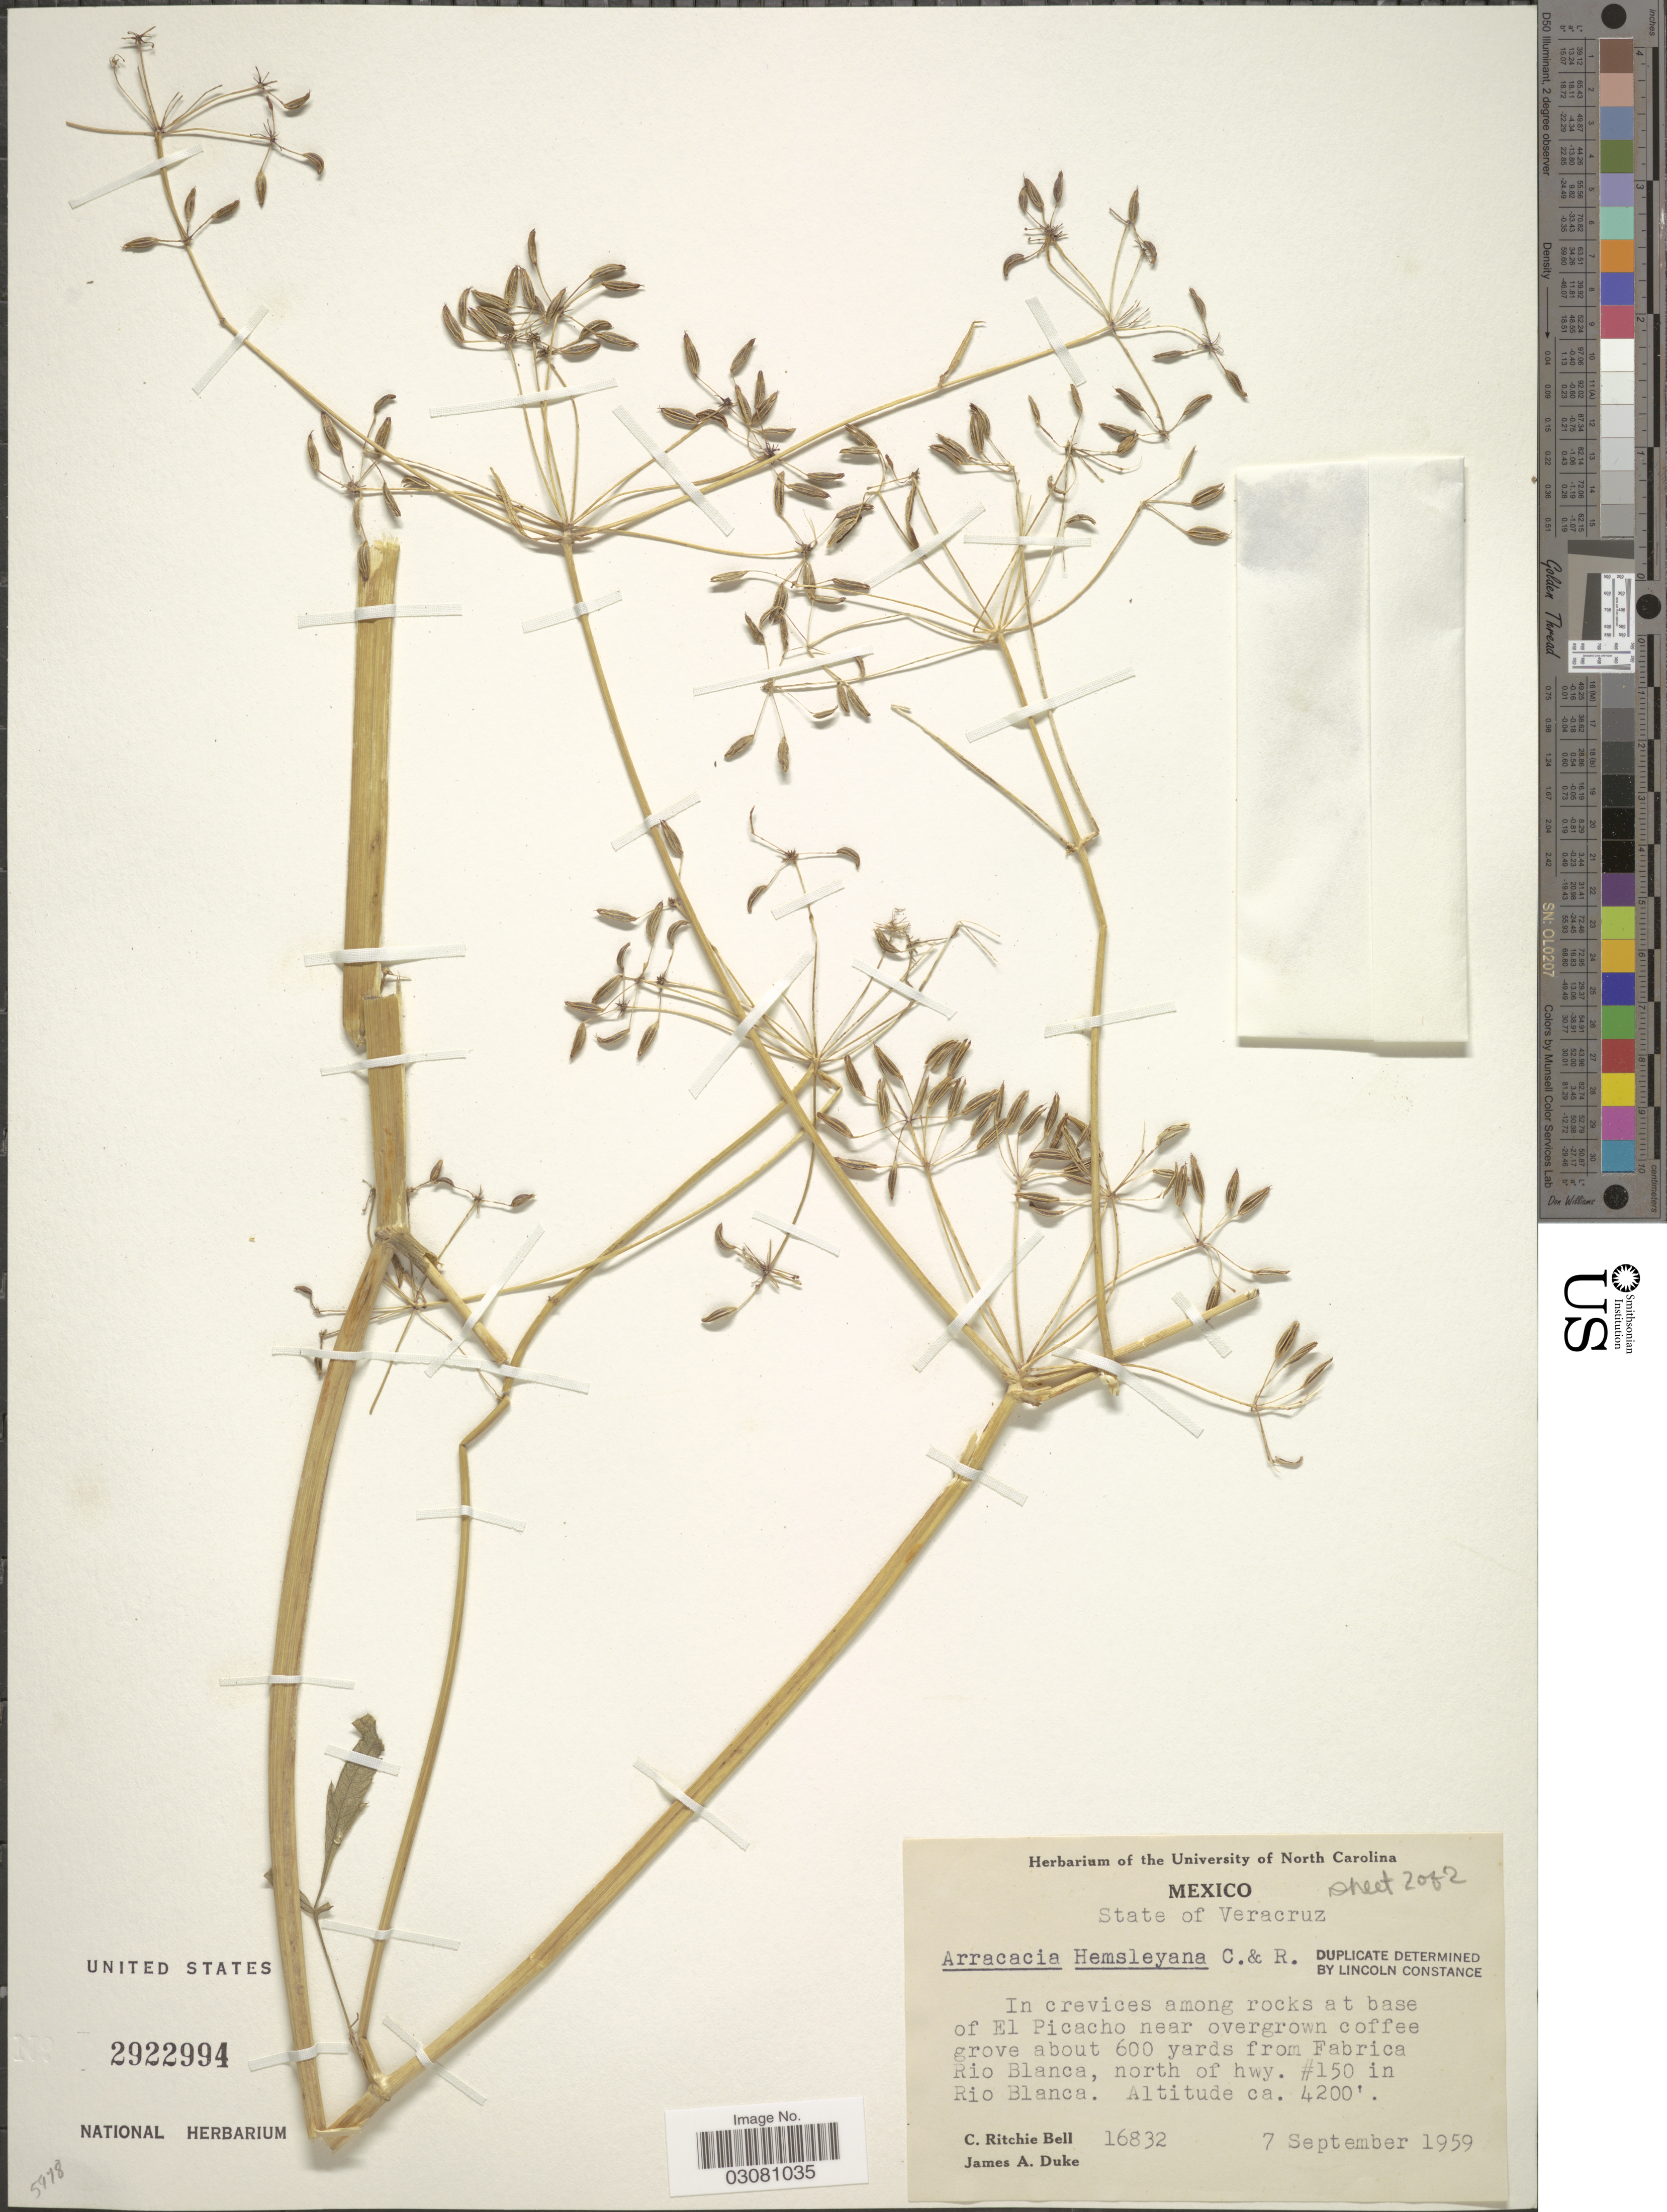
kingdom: Plantae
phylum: Tracheophyta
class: Magnoliopsida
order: Apiales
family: Apiaceae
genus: Arracacia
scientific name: Arracacia hemsleyana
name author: J.M. Coult. & Rose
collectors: C. R. Bell & J. A. Duke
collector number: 16832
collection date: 1959-09-07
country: Mexico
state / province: Veracruz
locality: In crevices among rocks at base of El Picacho near overgrown coffee grove about 600 yards from Fabricia Rio Blanca, north of hwy. #150 in Rio Blanca.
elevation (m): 1280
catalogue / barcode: US 2922994